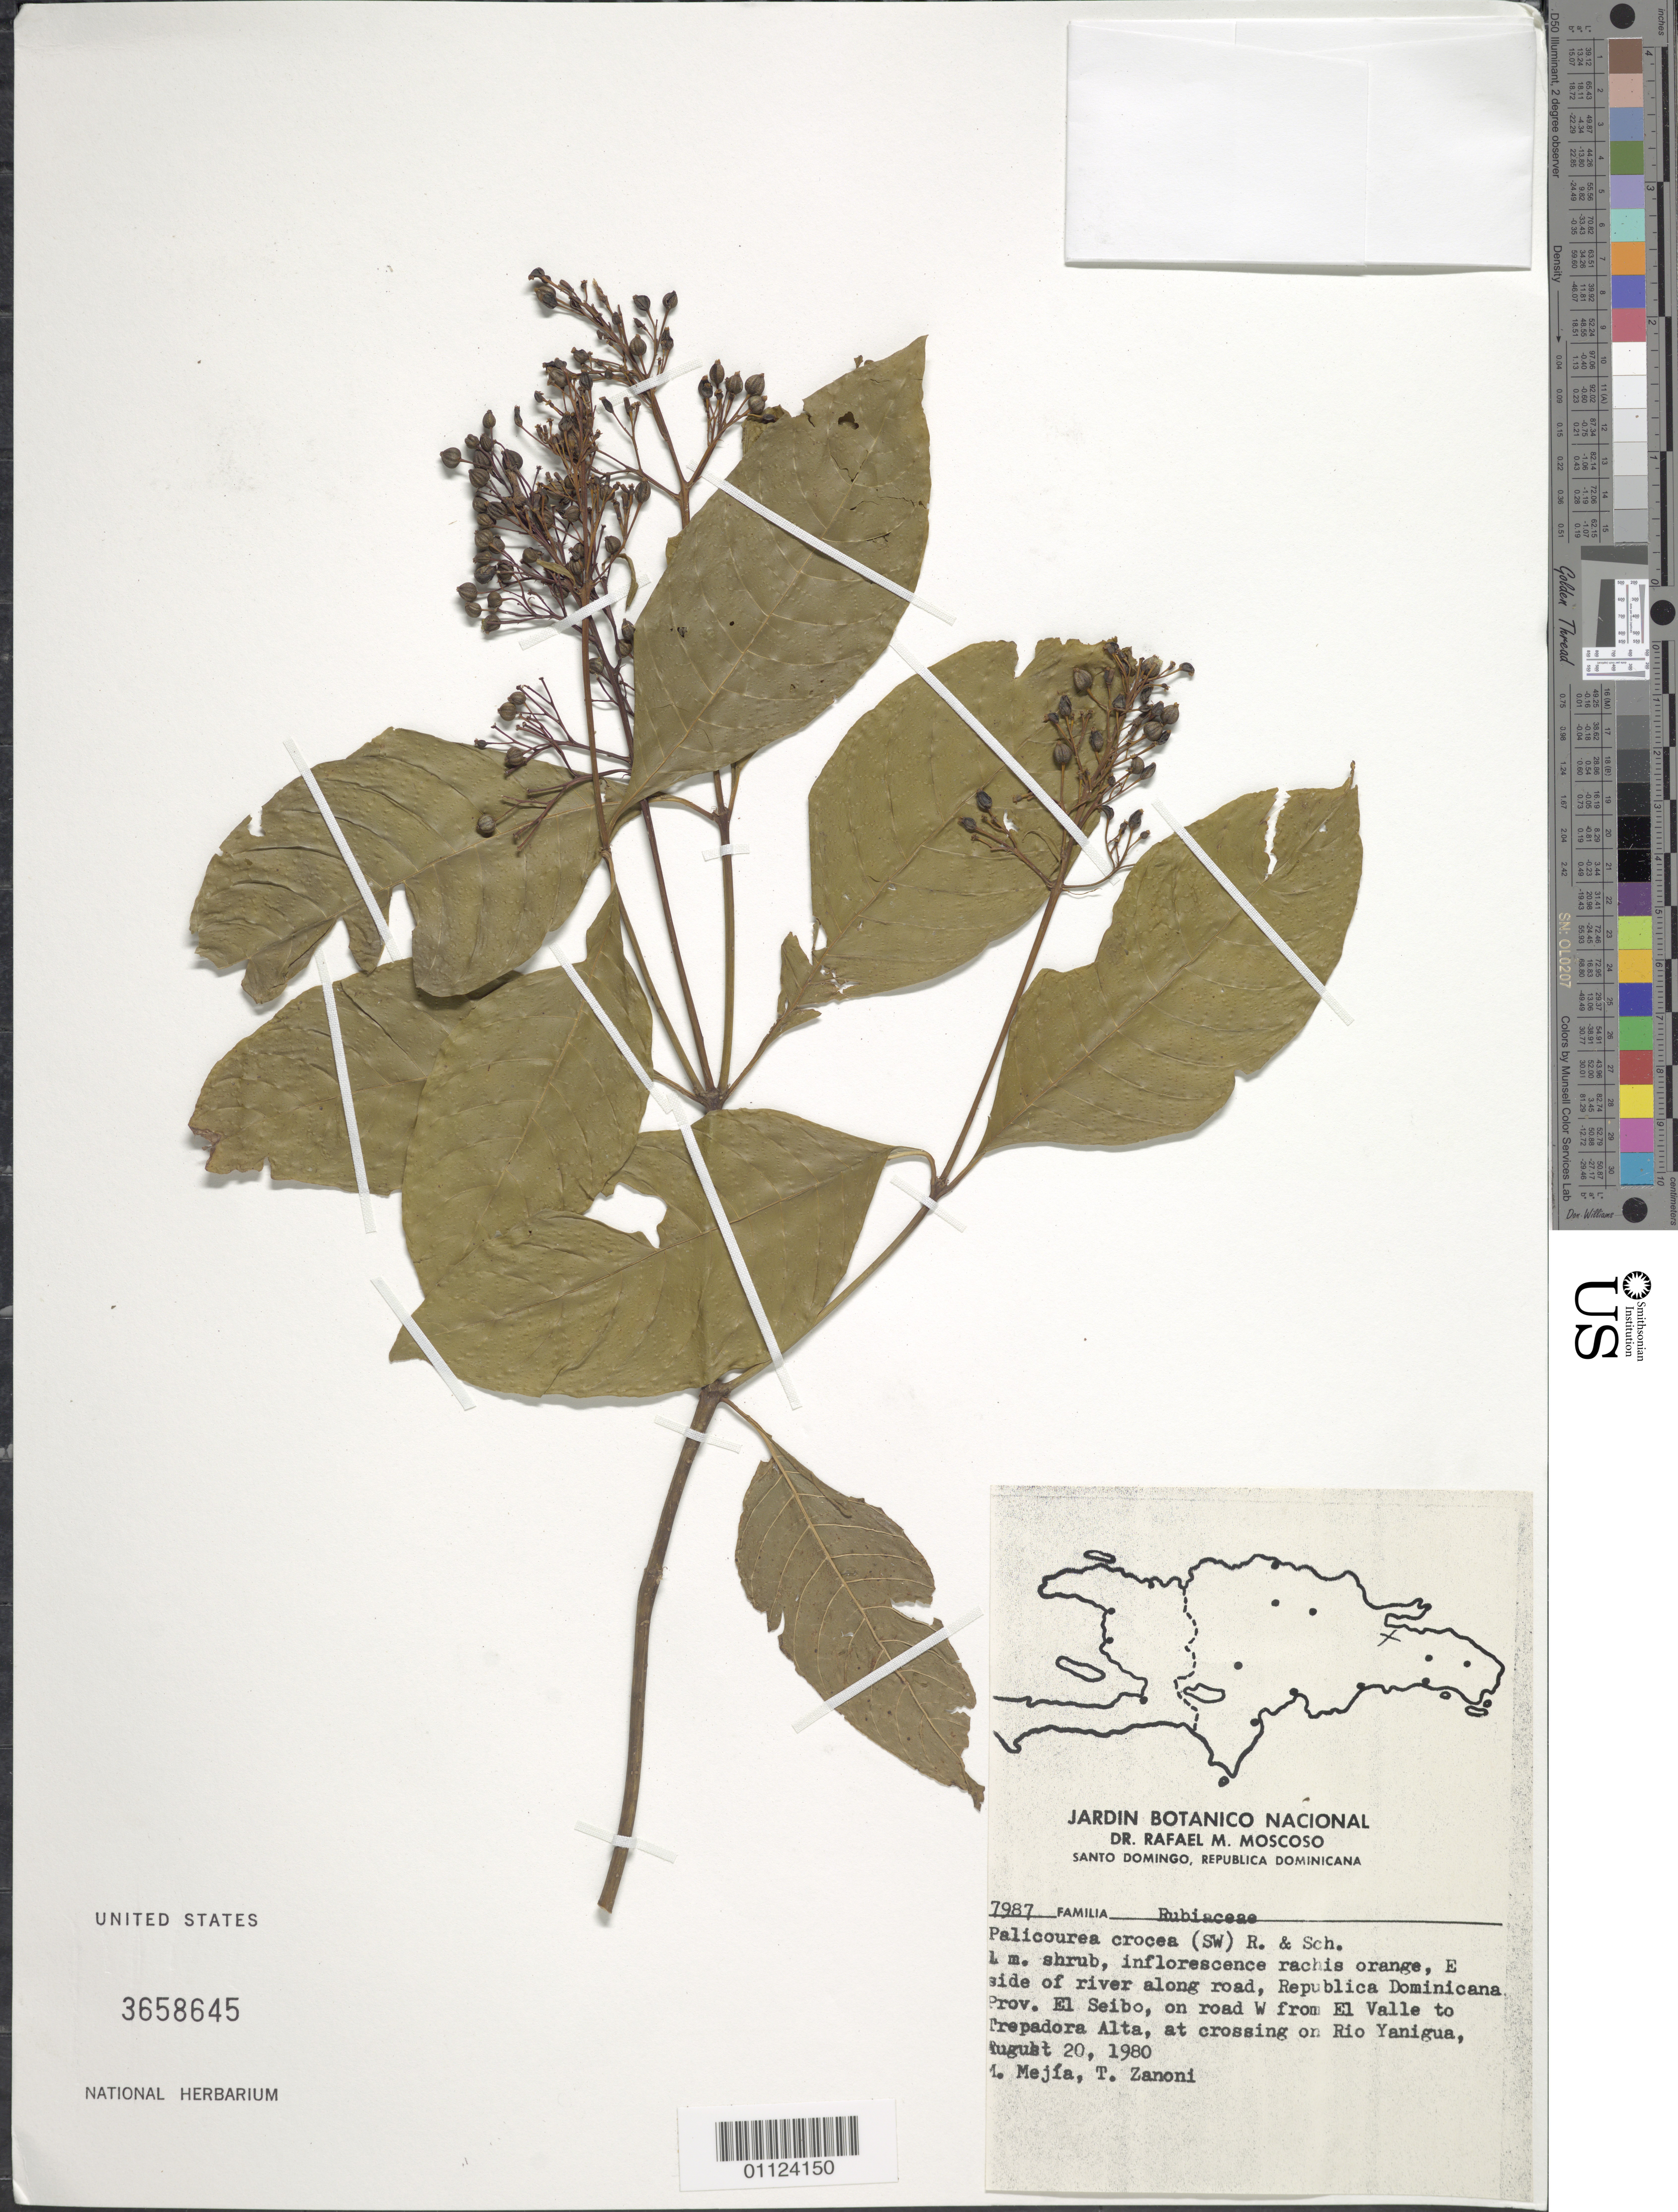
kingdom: Plantae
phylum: Tracheophyta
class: Magnoliopsida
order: Gentianales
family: Rubiaceae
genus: Palicourea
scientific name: Palicourea crocea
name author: (Sw.) Schult.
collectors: M. Mejia & T. A. Zanoni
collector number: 7987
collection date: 1980-08-20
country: Dominican Republic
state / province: El Seibo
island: Hispaniola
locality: El Valle to Trepadora Alta , on road W; at crossing on Rio Yanigua.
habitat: E side of river along road.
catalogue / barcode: US 3658645